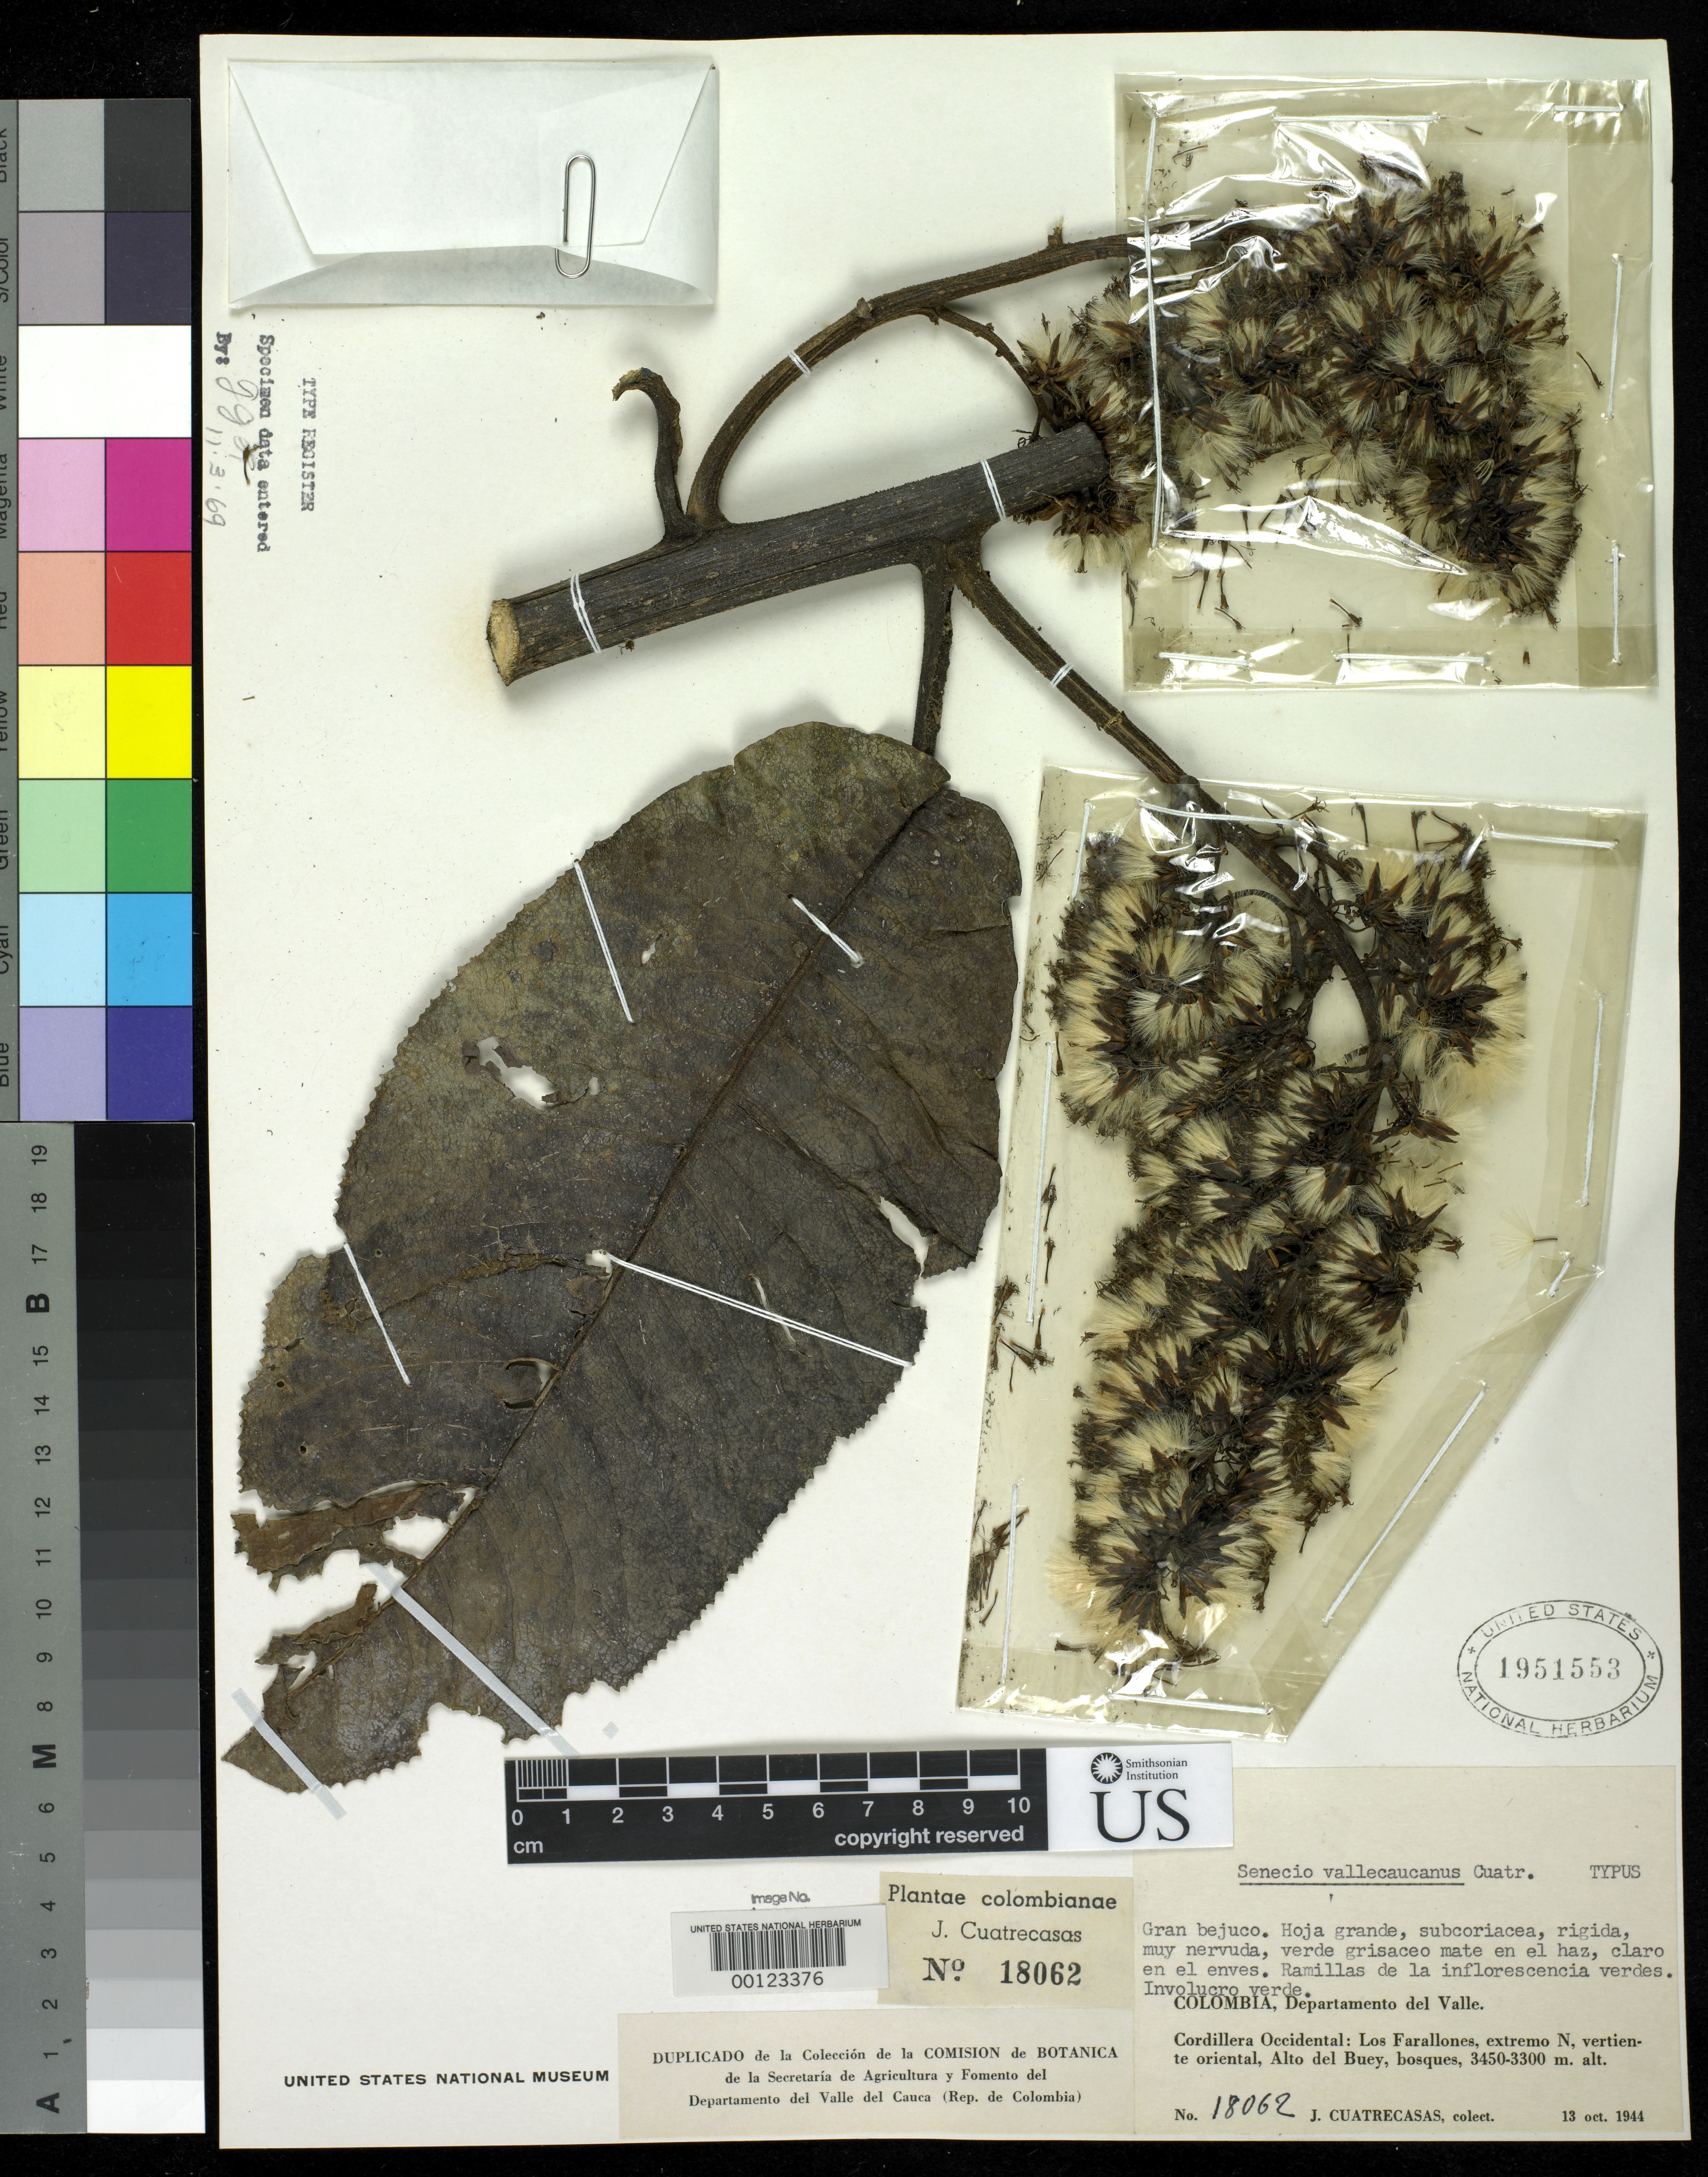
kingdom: Plantae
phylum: Tracheophyta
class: Magnoliopsida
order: Asterales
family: Asteraceae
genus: Senecio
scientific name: Senecio vallecaucanus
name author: Cuatrec.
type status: Isotype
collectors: J. Cuatrecasas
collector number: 18062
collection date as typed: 13 Oct 1944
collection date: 1944-10-13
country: Colombia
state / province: Valle del Cauca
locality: Alto del Buey, Los Farallones.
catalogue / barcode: US 1951553